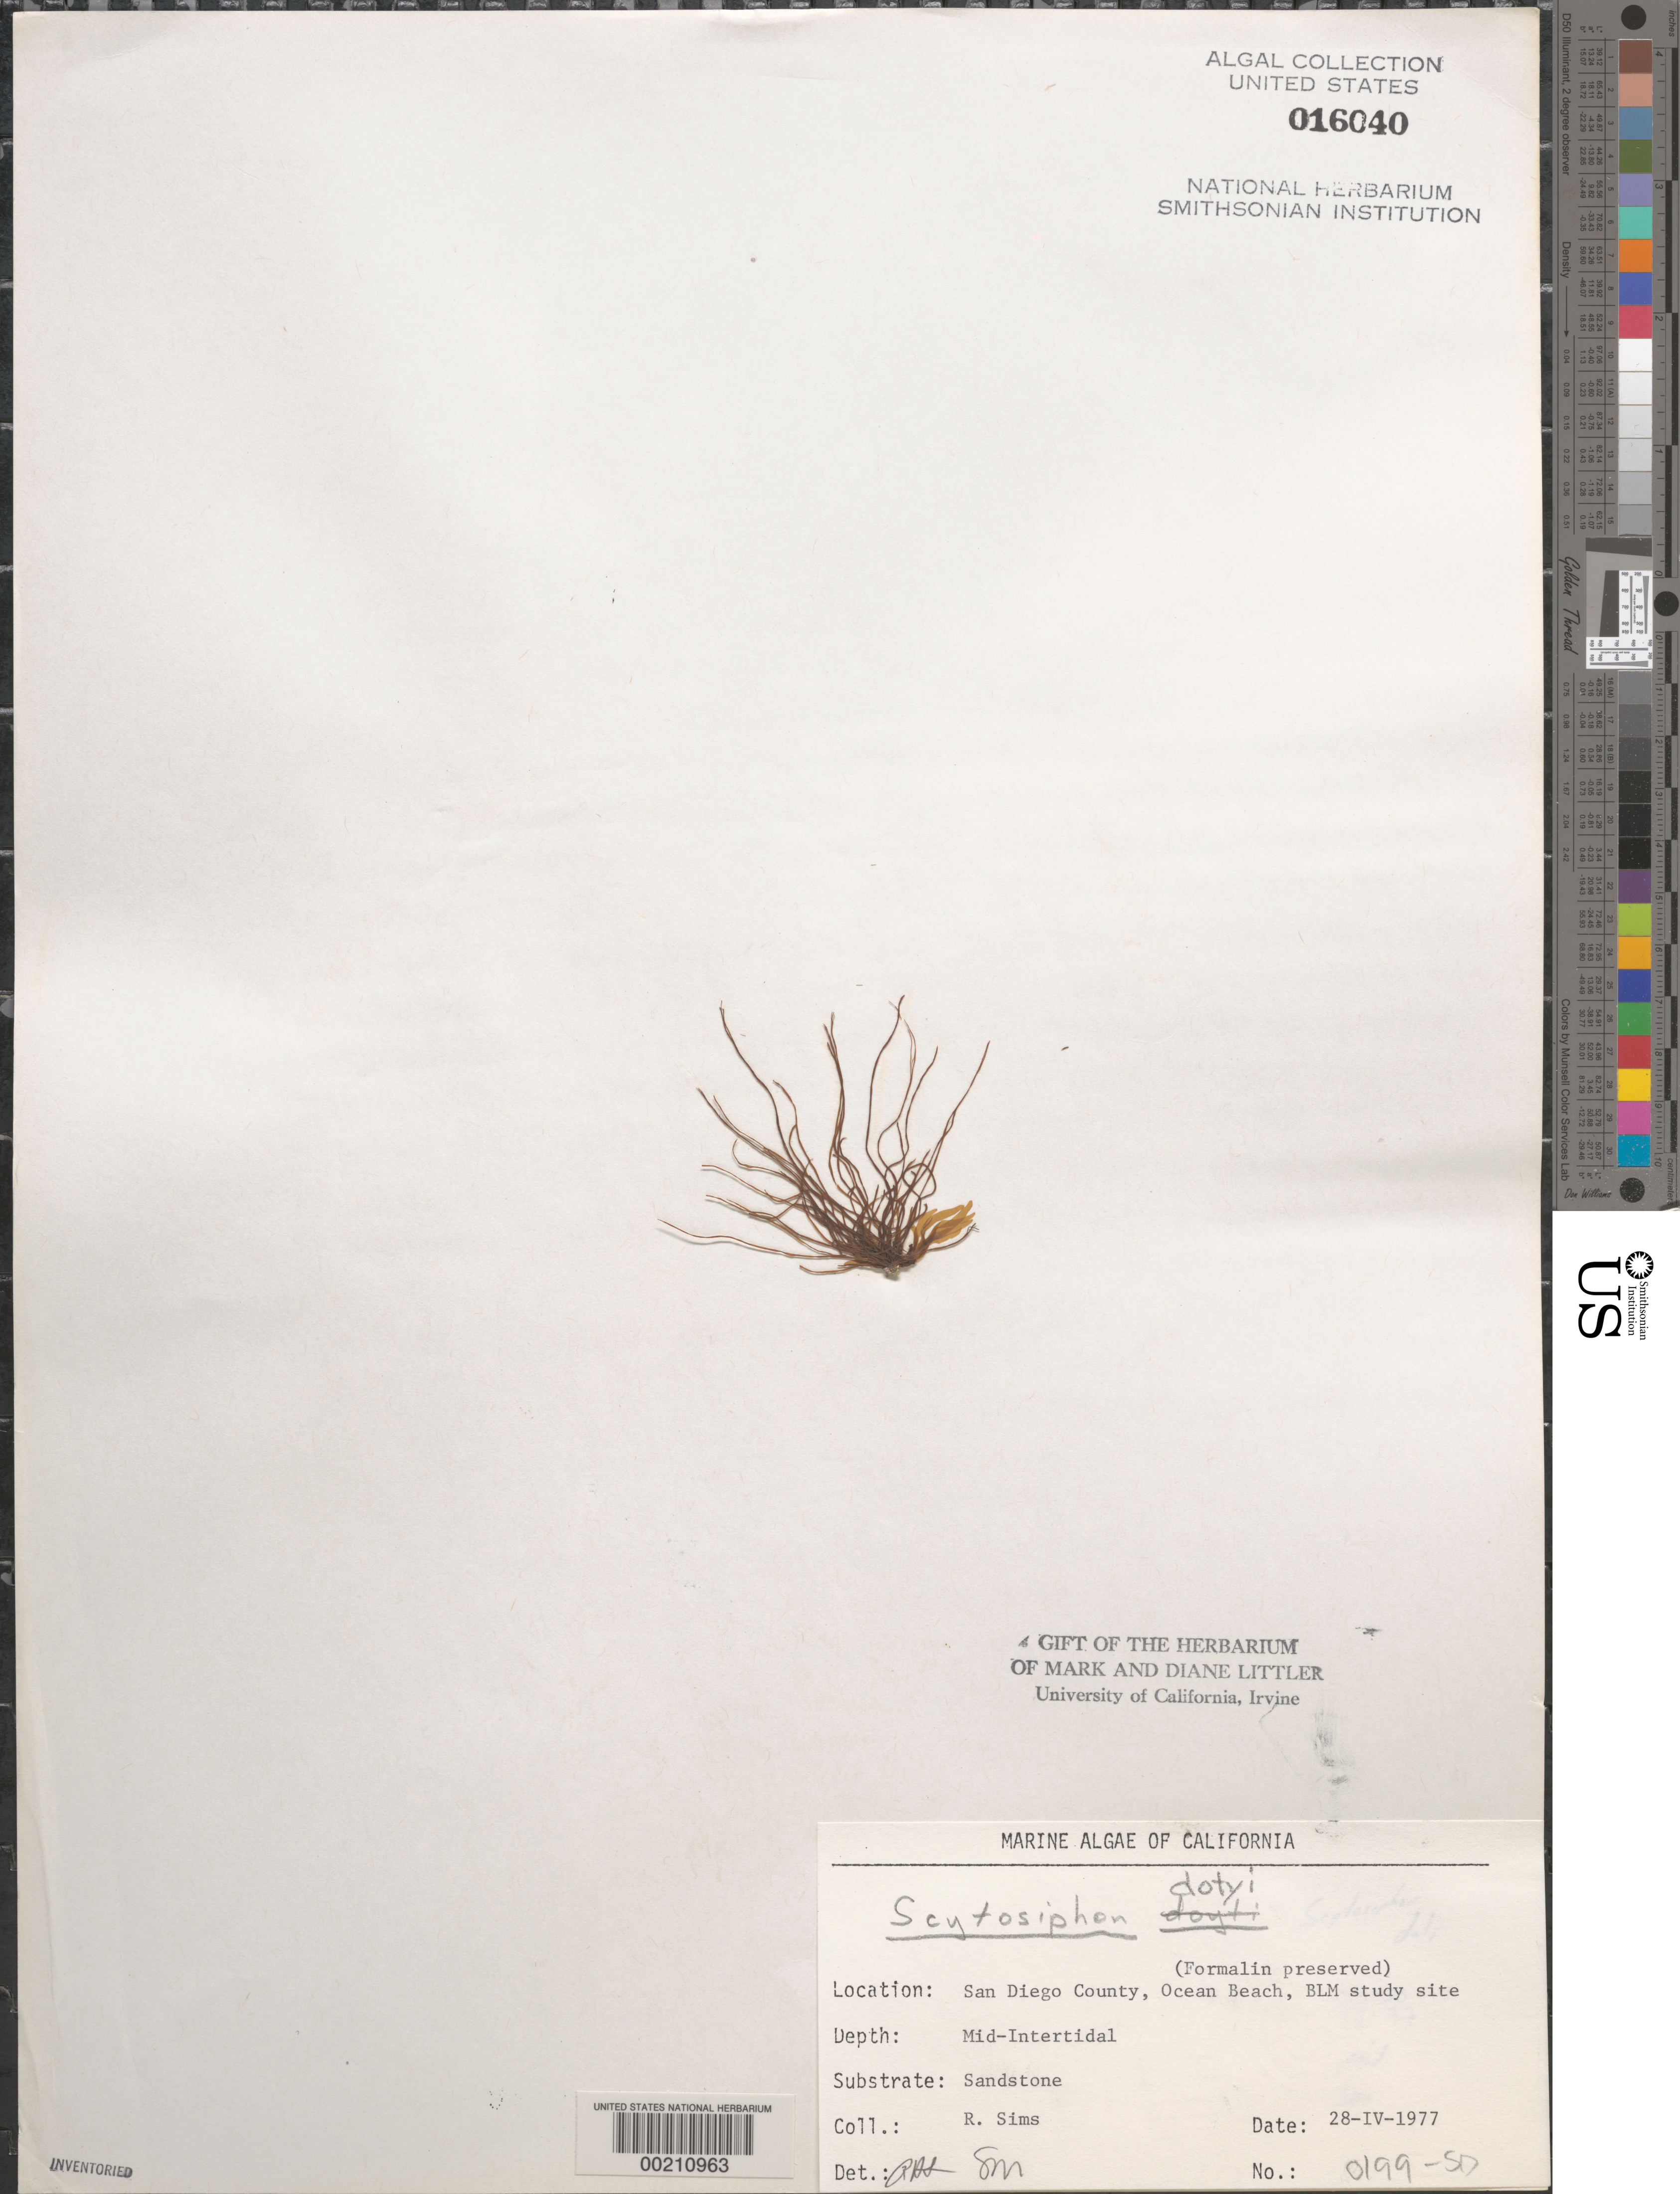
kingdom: Chromista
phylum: Ochrophyta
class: Phaeophyceae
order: Scytosiphonales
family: Scytosiphonaceae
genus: Scytosiphon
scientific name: Scytosiphon dotyi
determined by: Sims, Robert H.; Murray, S. N.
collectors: R. H. Sims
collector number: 0199-sd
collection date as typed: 28 Apr 1977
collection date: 1977-04-28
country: United States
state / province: California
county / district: San Diego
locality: Ocean Beach, end of Del Monte Street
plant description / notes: BLM-SOCALBIGHT Rocky Intertidal Survey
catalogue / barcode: US 16040